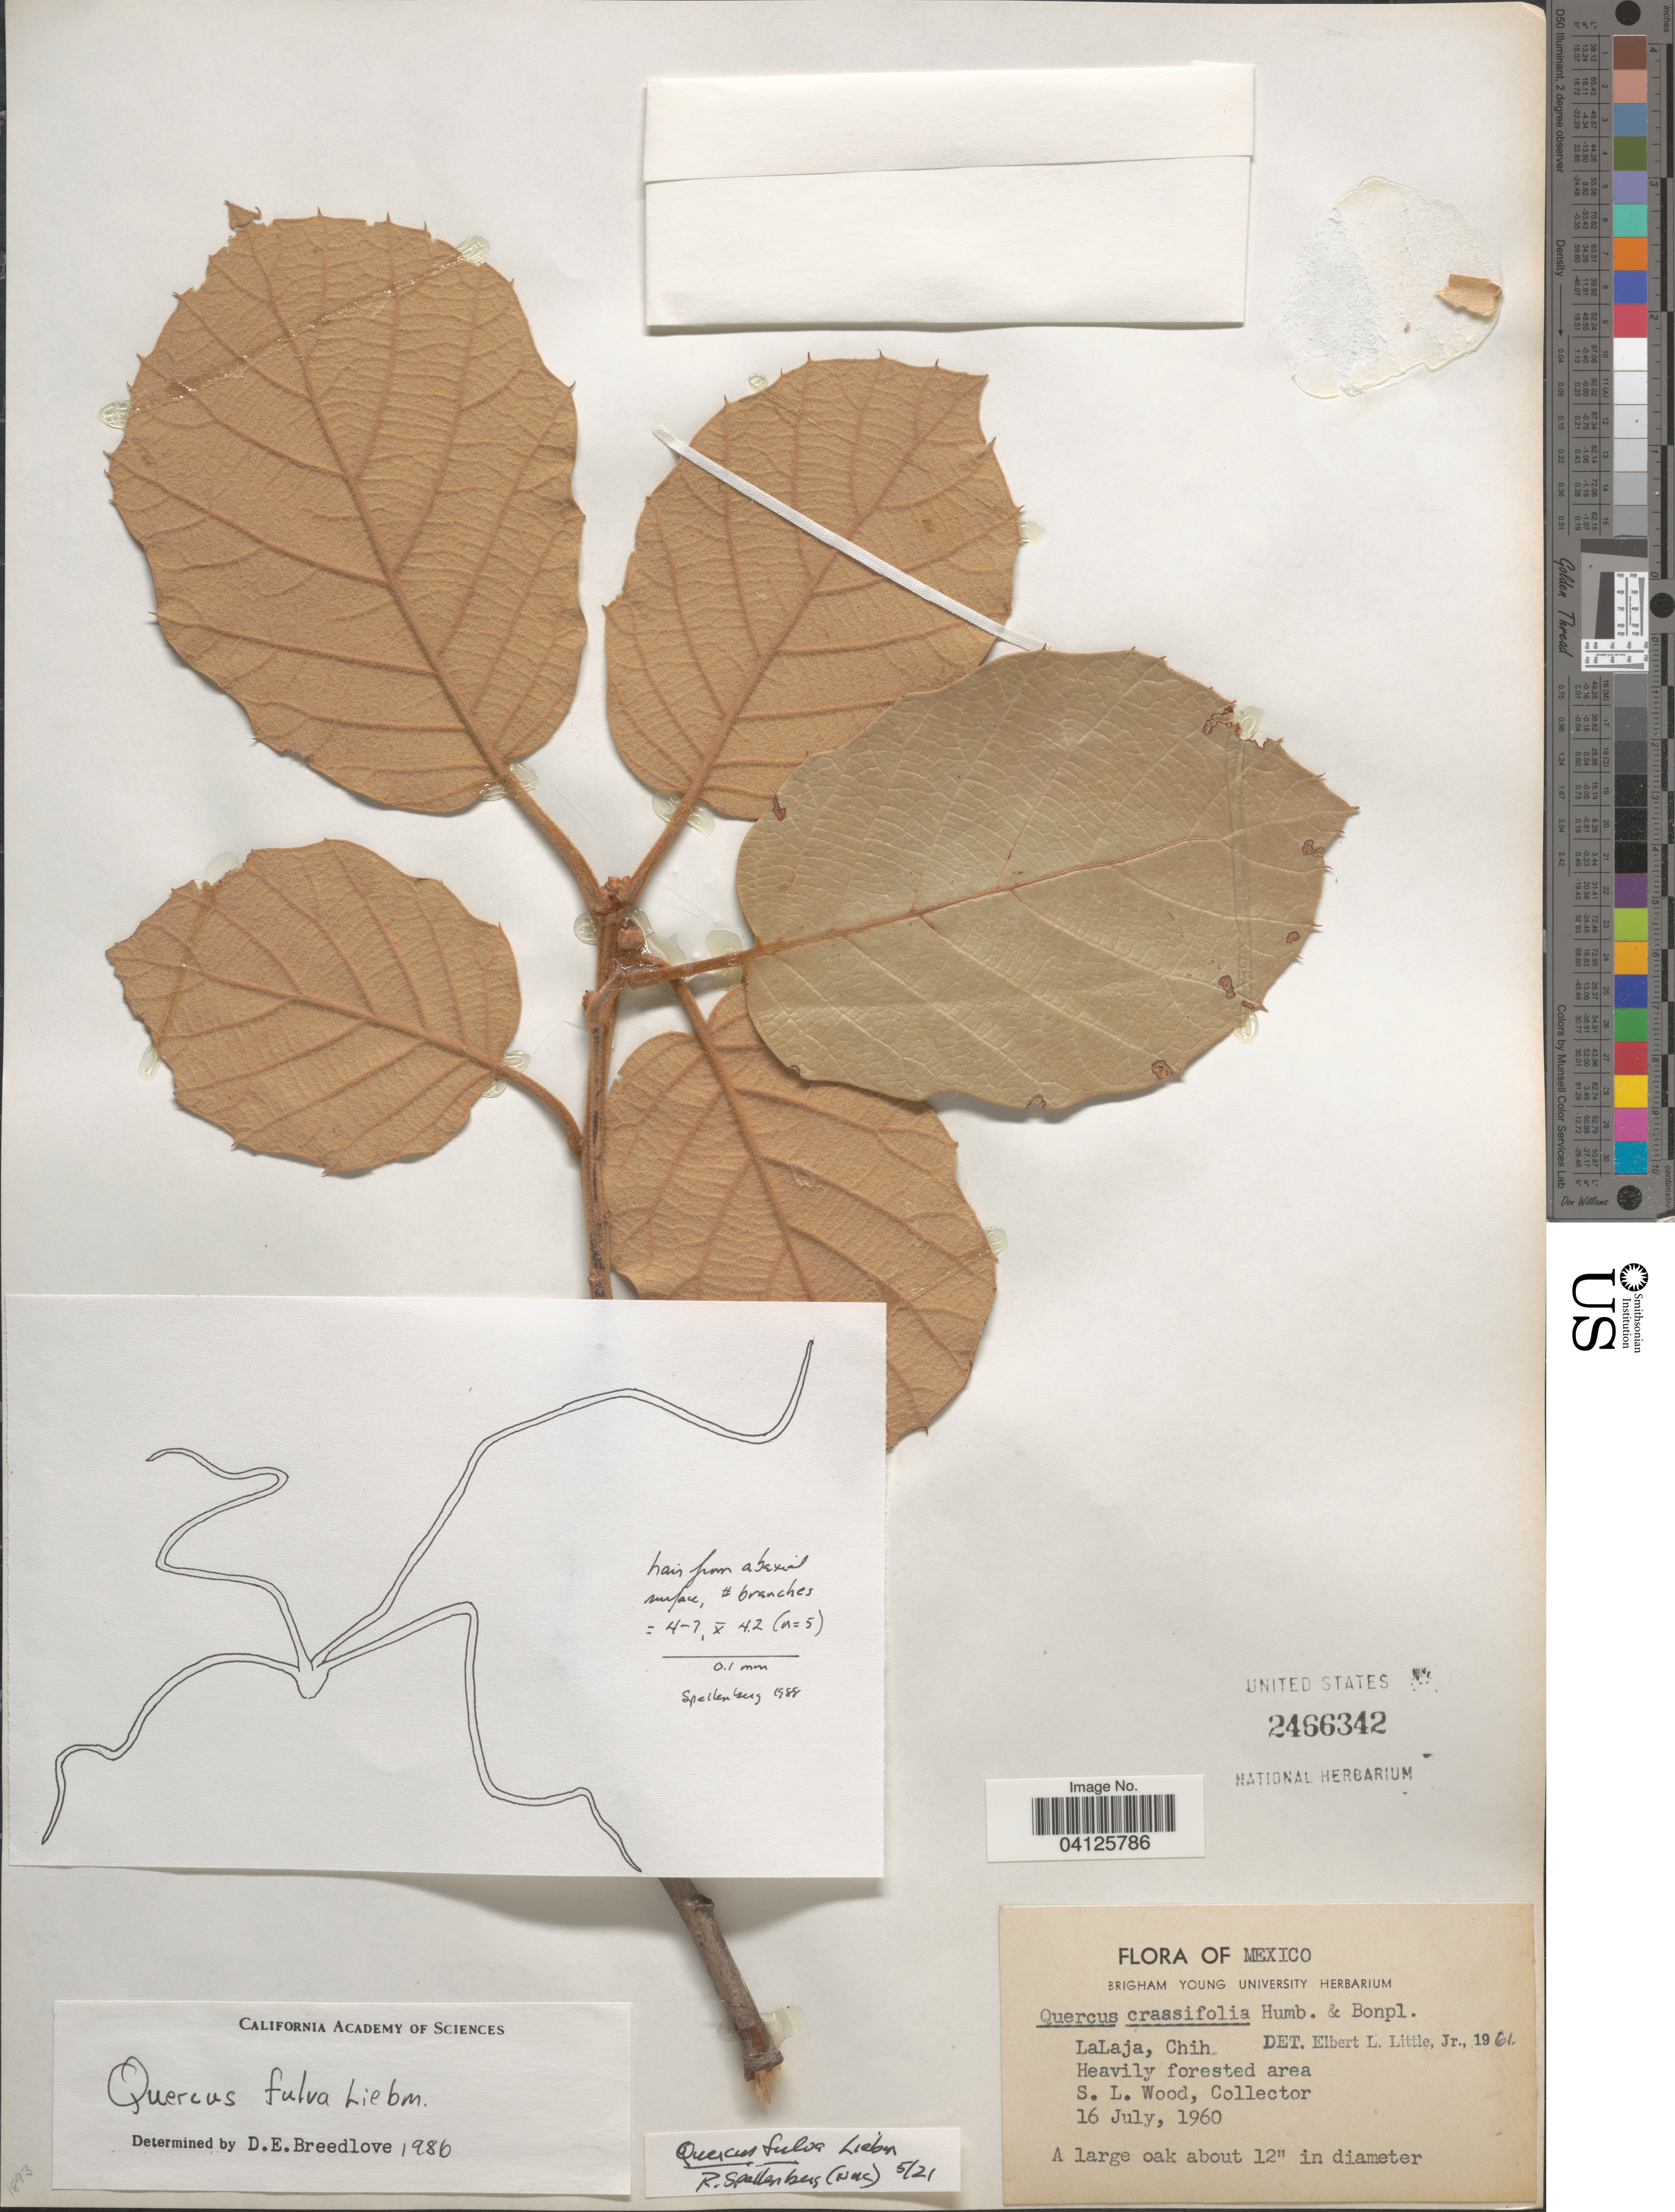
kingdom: Plantae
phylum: Tracheophyta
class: Magnoliopsida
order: Fagales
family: Fagaceae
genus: Quercus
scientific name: Quercus fulva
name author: Liebm.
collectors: Wood, S. L.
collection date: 1960-07-16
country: Mexico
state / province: Chihuahua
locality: LaLaja, Chih. Heavily forested area.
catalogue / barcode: US 2466342